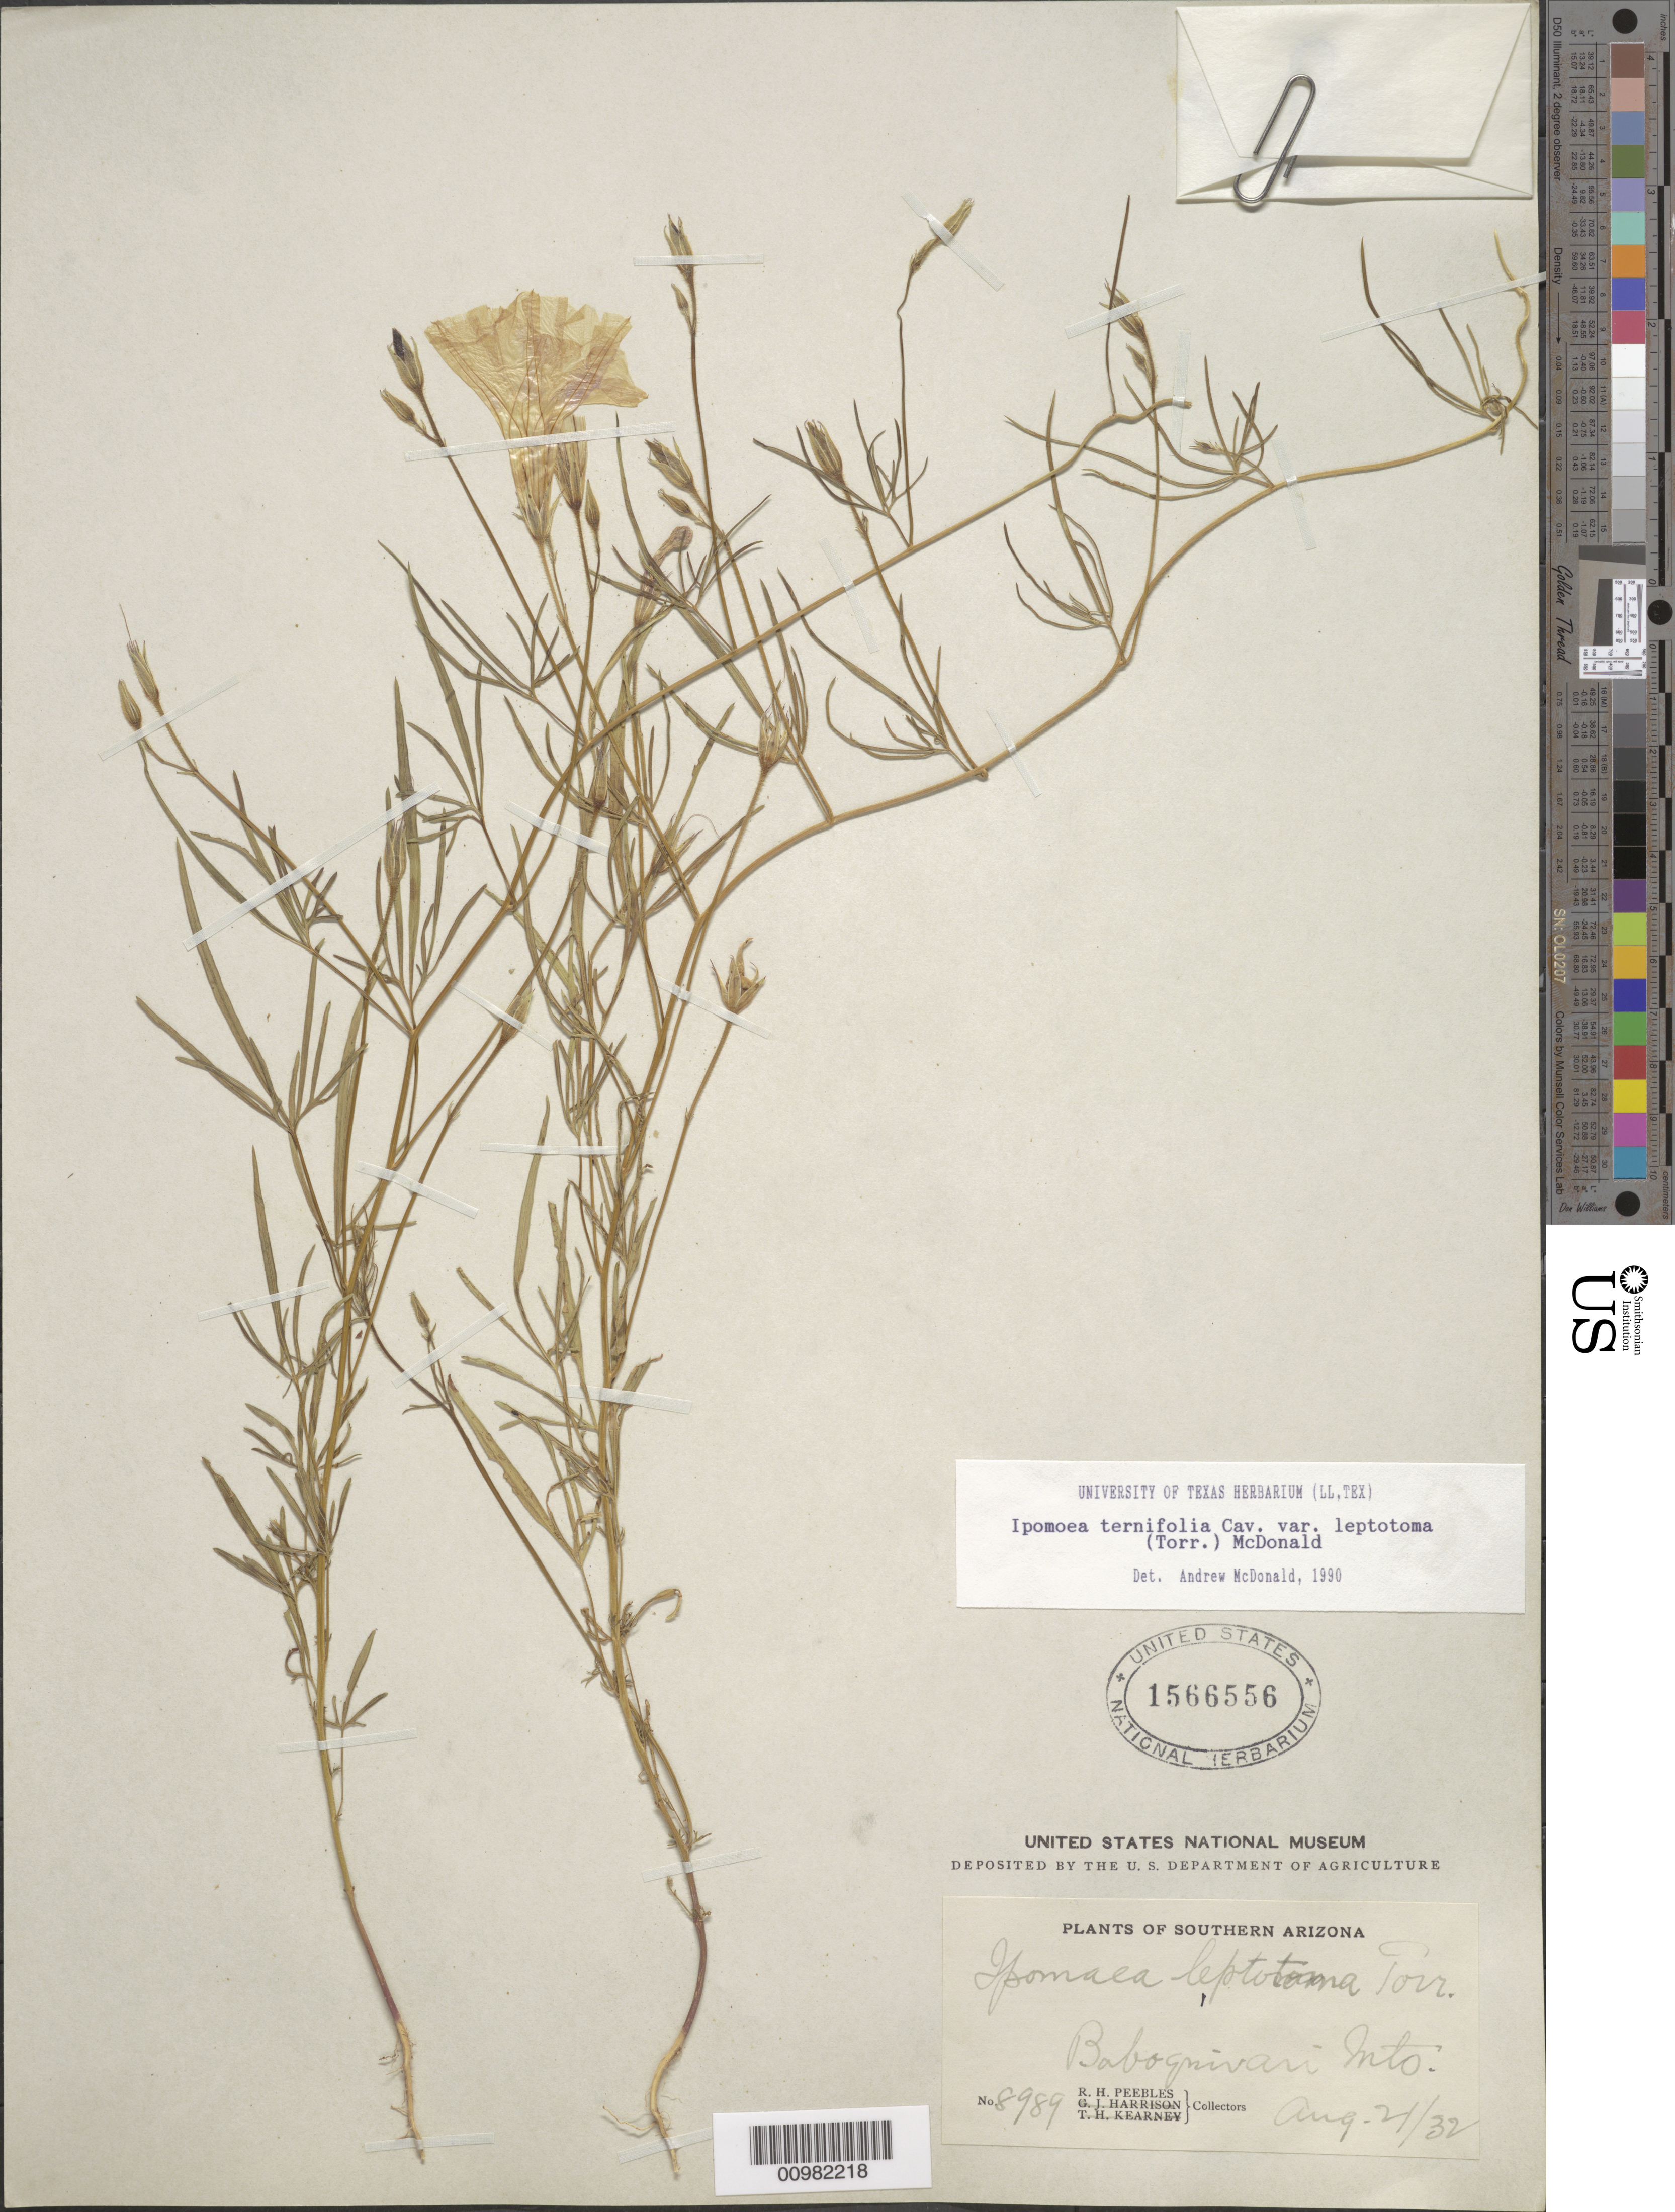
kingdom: Plantae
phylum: Tracheophyta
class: Magnoliopsida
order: Solanales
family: Convolvulaceae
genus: Ipomoea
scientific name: Ipomoea ternifolia var. leptotoma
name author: (Torr.) J.A. McDonald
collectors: R. H. Peebles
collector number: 8989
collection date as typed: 02 Aug 1932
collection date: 1932-08-02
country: United States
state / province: Arizona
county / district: Pima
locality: Baboquivari Mountains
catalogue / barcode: US 1566556